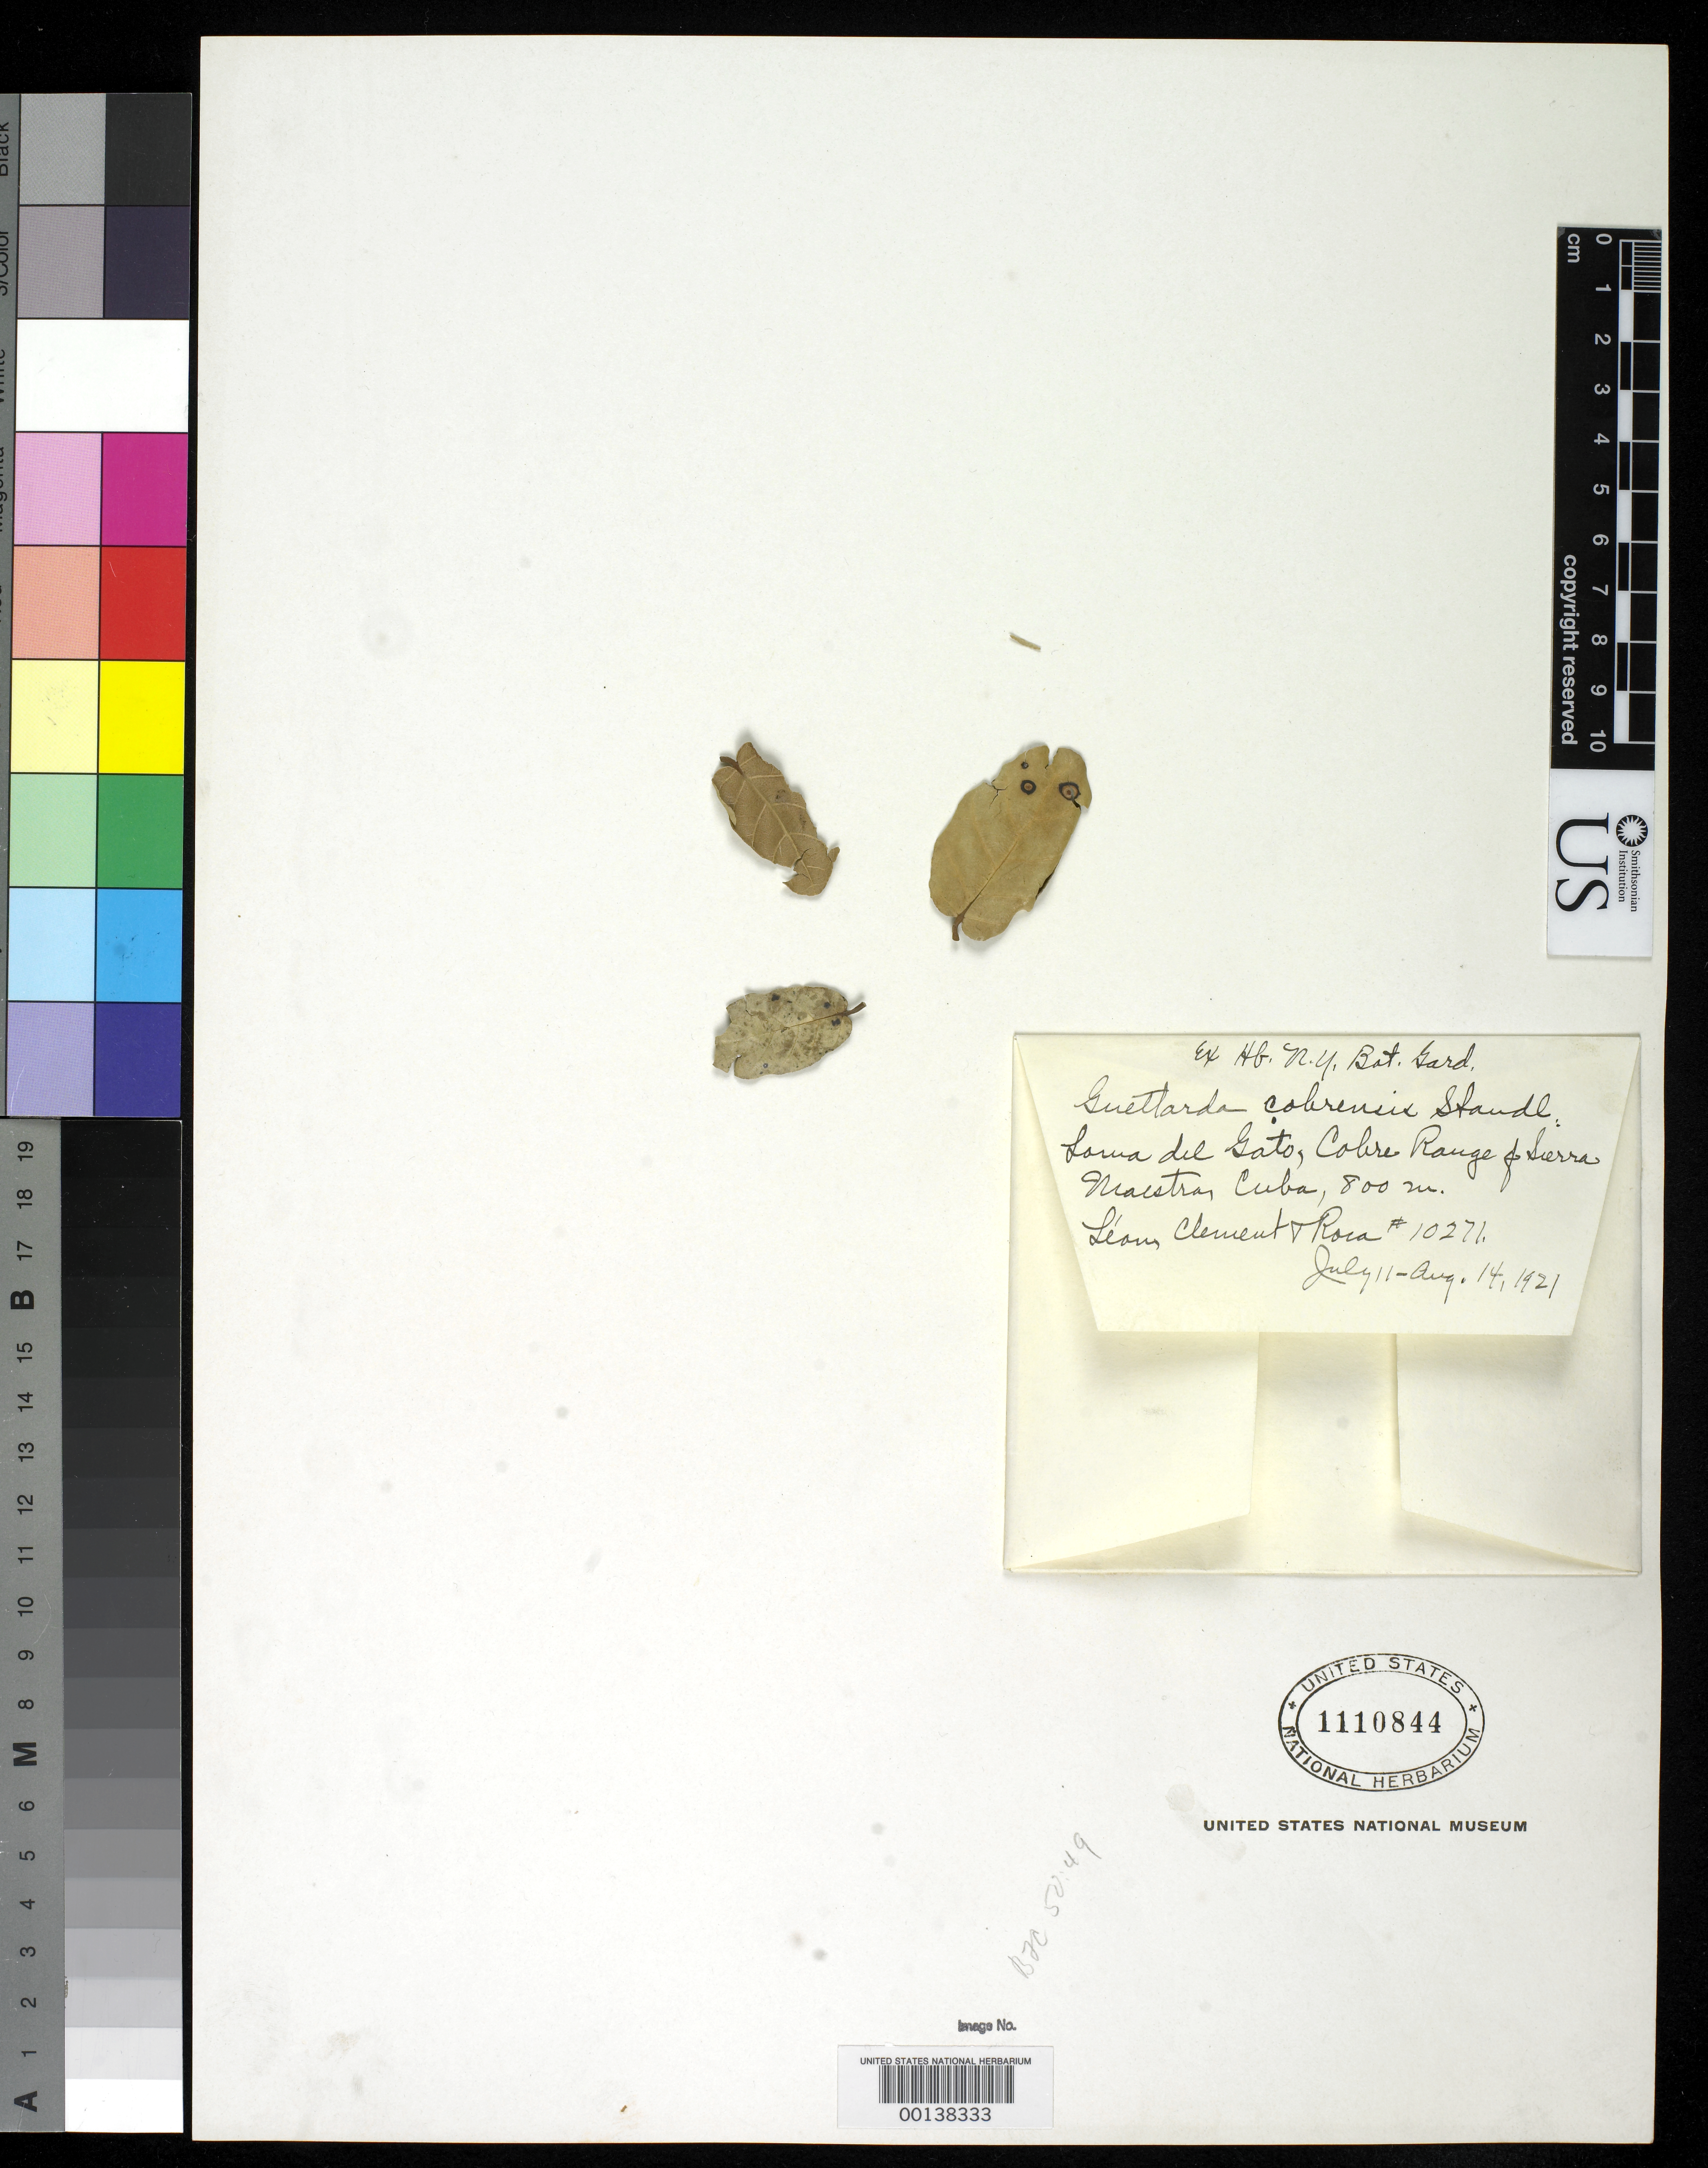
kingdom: Plantae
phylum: Tracheophyta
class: Magnoliopsida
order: Gentianales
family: Rubiaceae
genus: Guettarda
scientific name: Guettarda cobrensis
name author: Standl.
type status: Type Fragment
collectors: Bro. León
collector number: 10271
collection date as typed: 11 Jul 1921 to 14 Aug 1921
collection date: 1921-07-11/1921-08-14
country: Cuba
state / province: Oriente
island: Greater Antilles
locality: Loma del Gato, Cobre Range of Sierra Maestra.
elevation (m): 800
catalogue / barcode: US 1110844